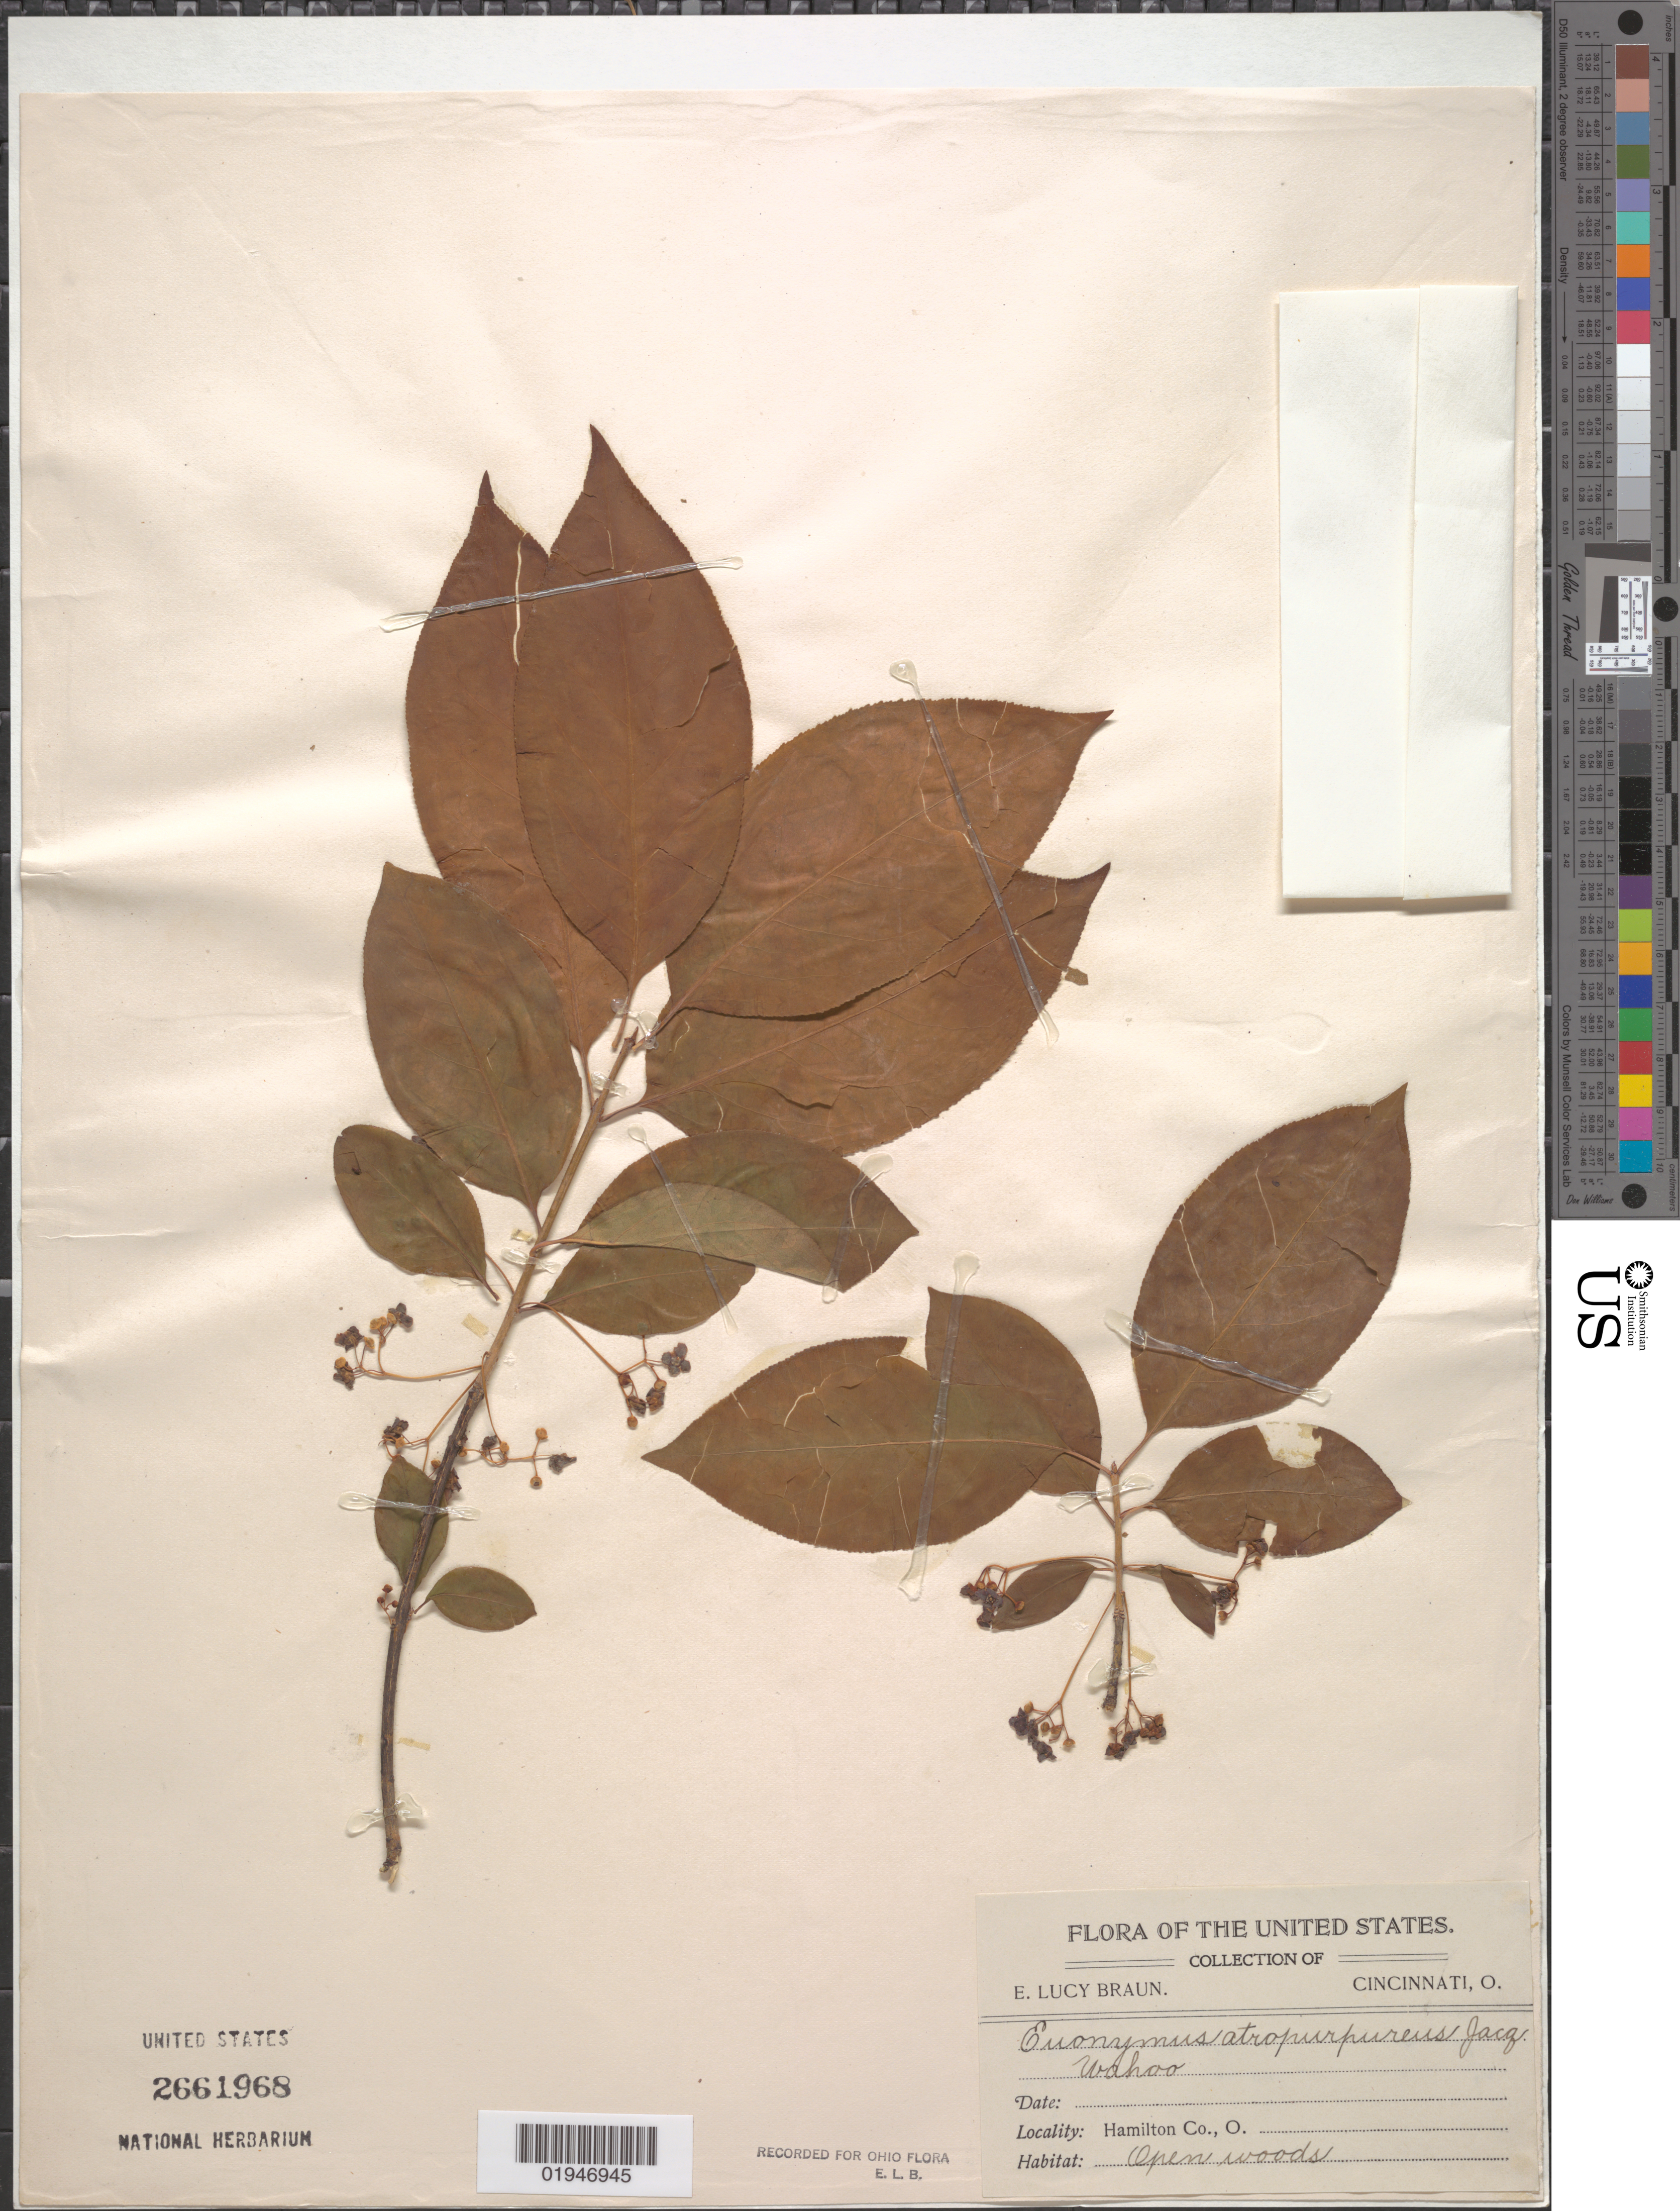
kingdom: Plantae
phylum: Tracheophyta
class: Magnoliopsida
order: Celastrales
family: Celastraceae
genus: Euonymus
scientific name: Euonymus atropurpureus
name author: Jacq.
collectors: E. L. Braun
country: United States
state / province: Ohio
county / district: Hamilton County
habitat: Open woods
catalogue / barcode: US 2661968